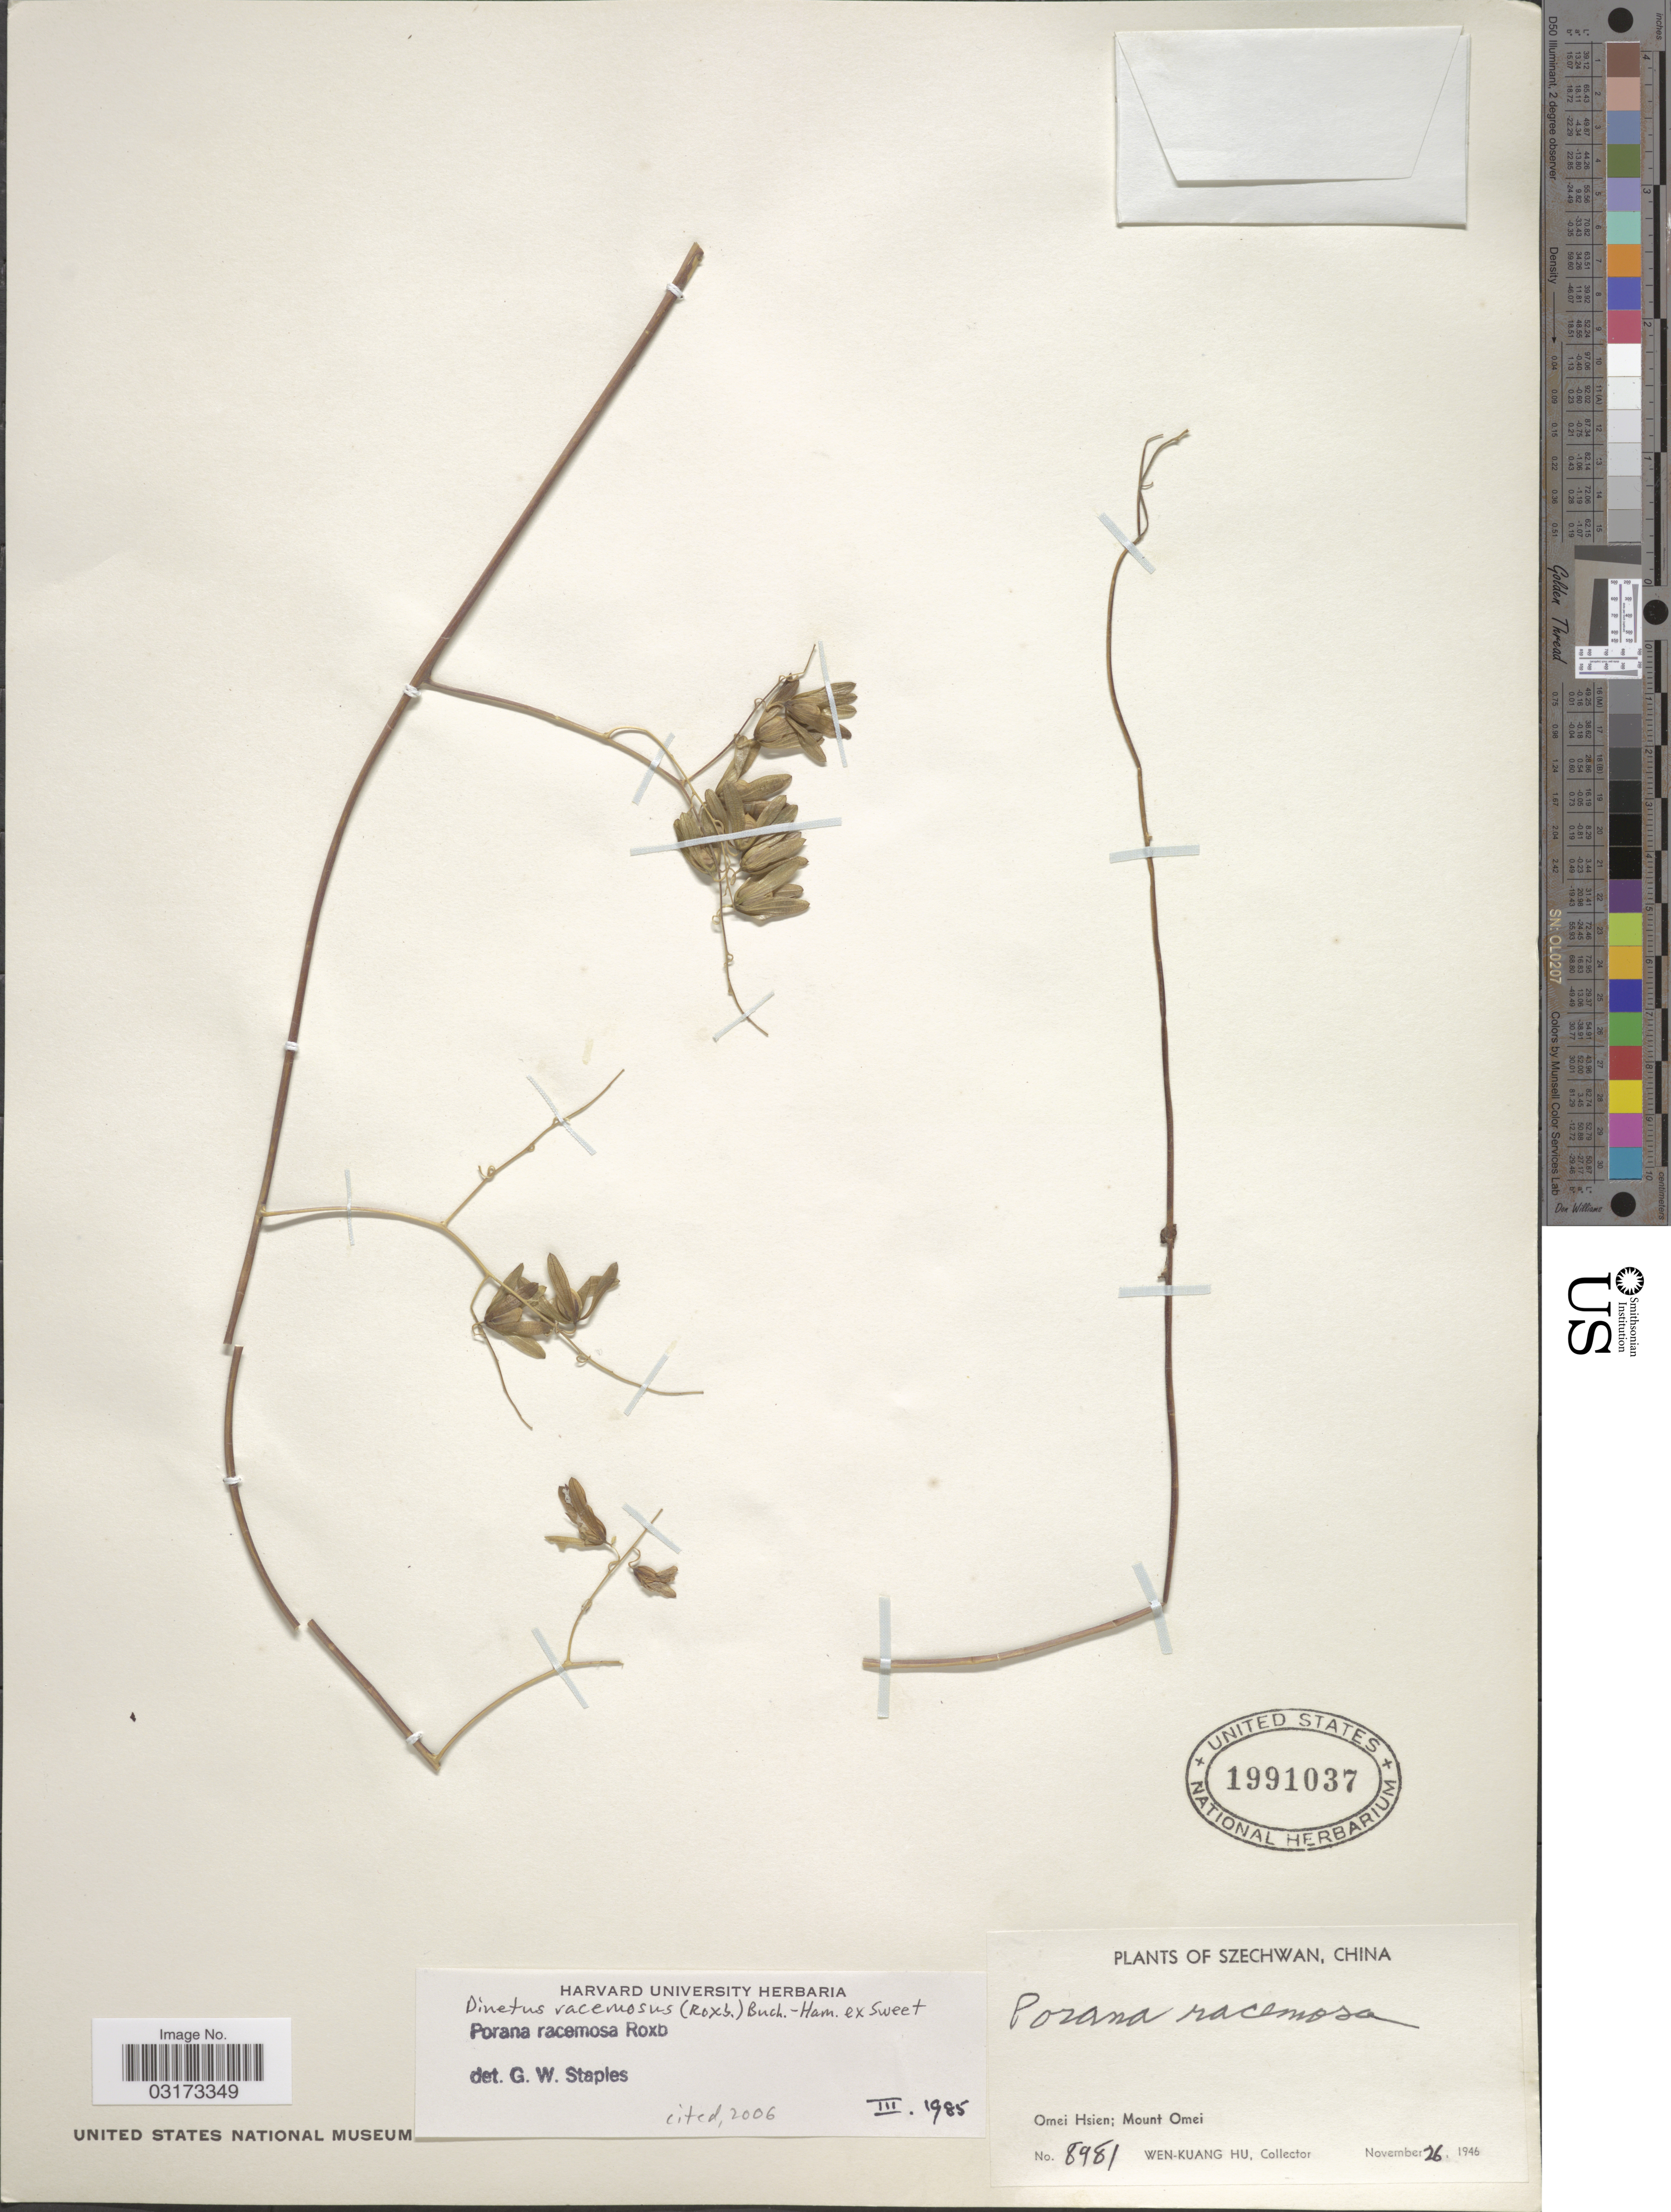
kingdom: Plantae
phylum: Tracheophyta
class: Magnoliopsida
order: Solanales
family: Convolvulaceae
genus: Dinetus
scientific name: Dinetus racemosus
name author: (Roxb.) Sweet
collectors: W. K. Hu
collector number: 8981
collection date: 1946-11-26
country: China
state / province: Sichuan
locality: Szechwan. Omei Hsien; Mount Omei.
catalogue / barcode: US 1991037